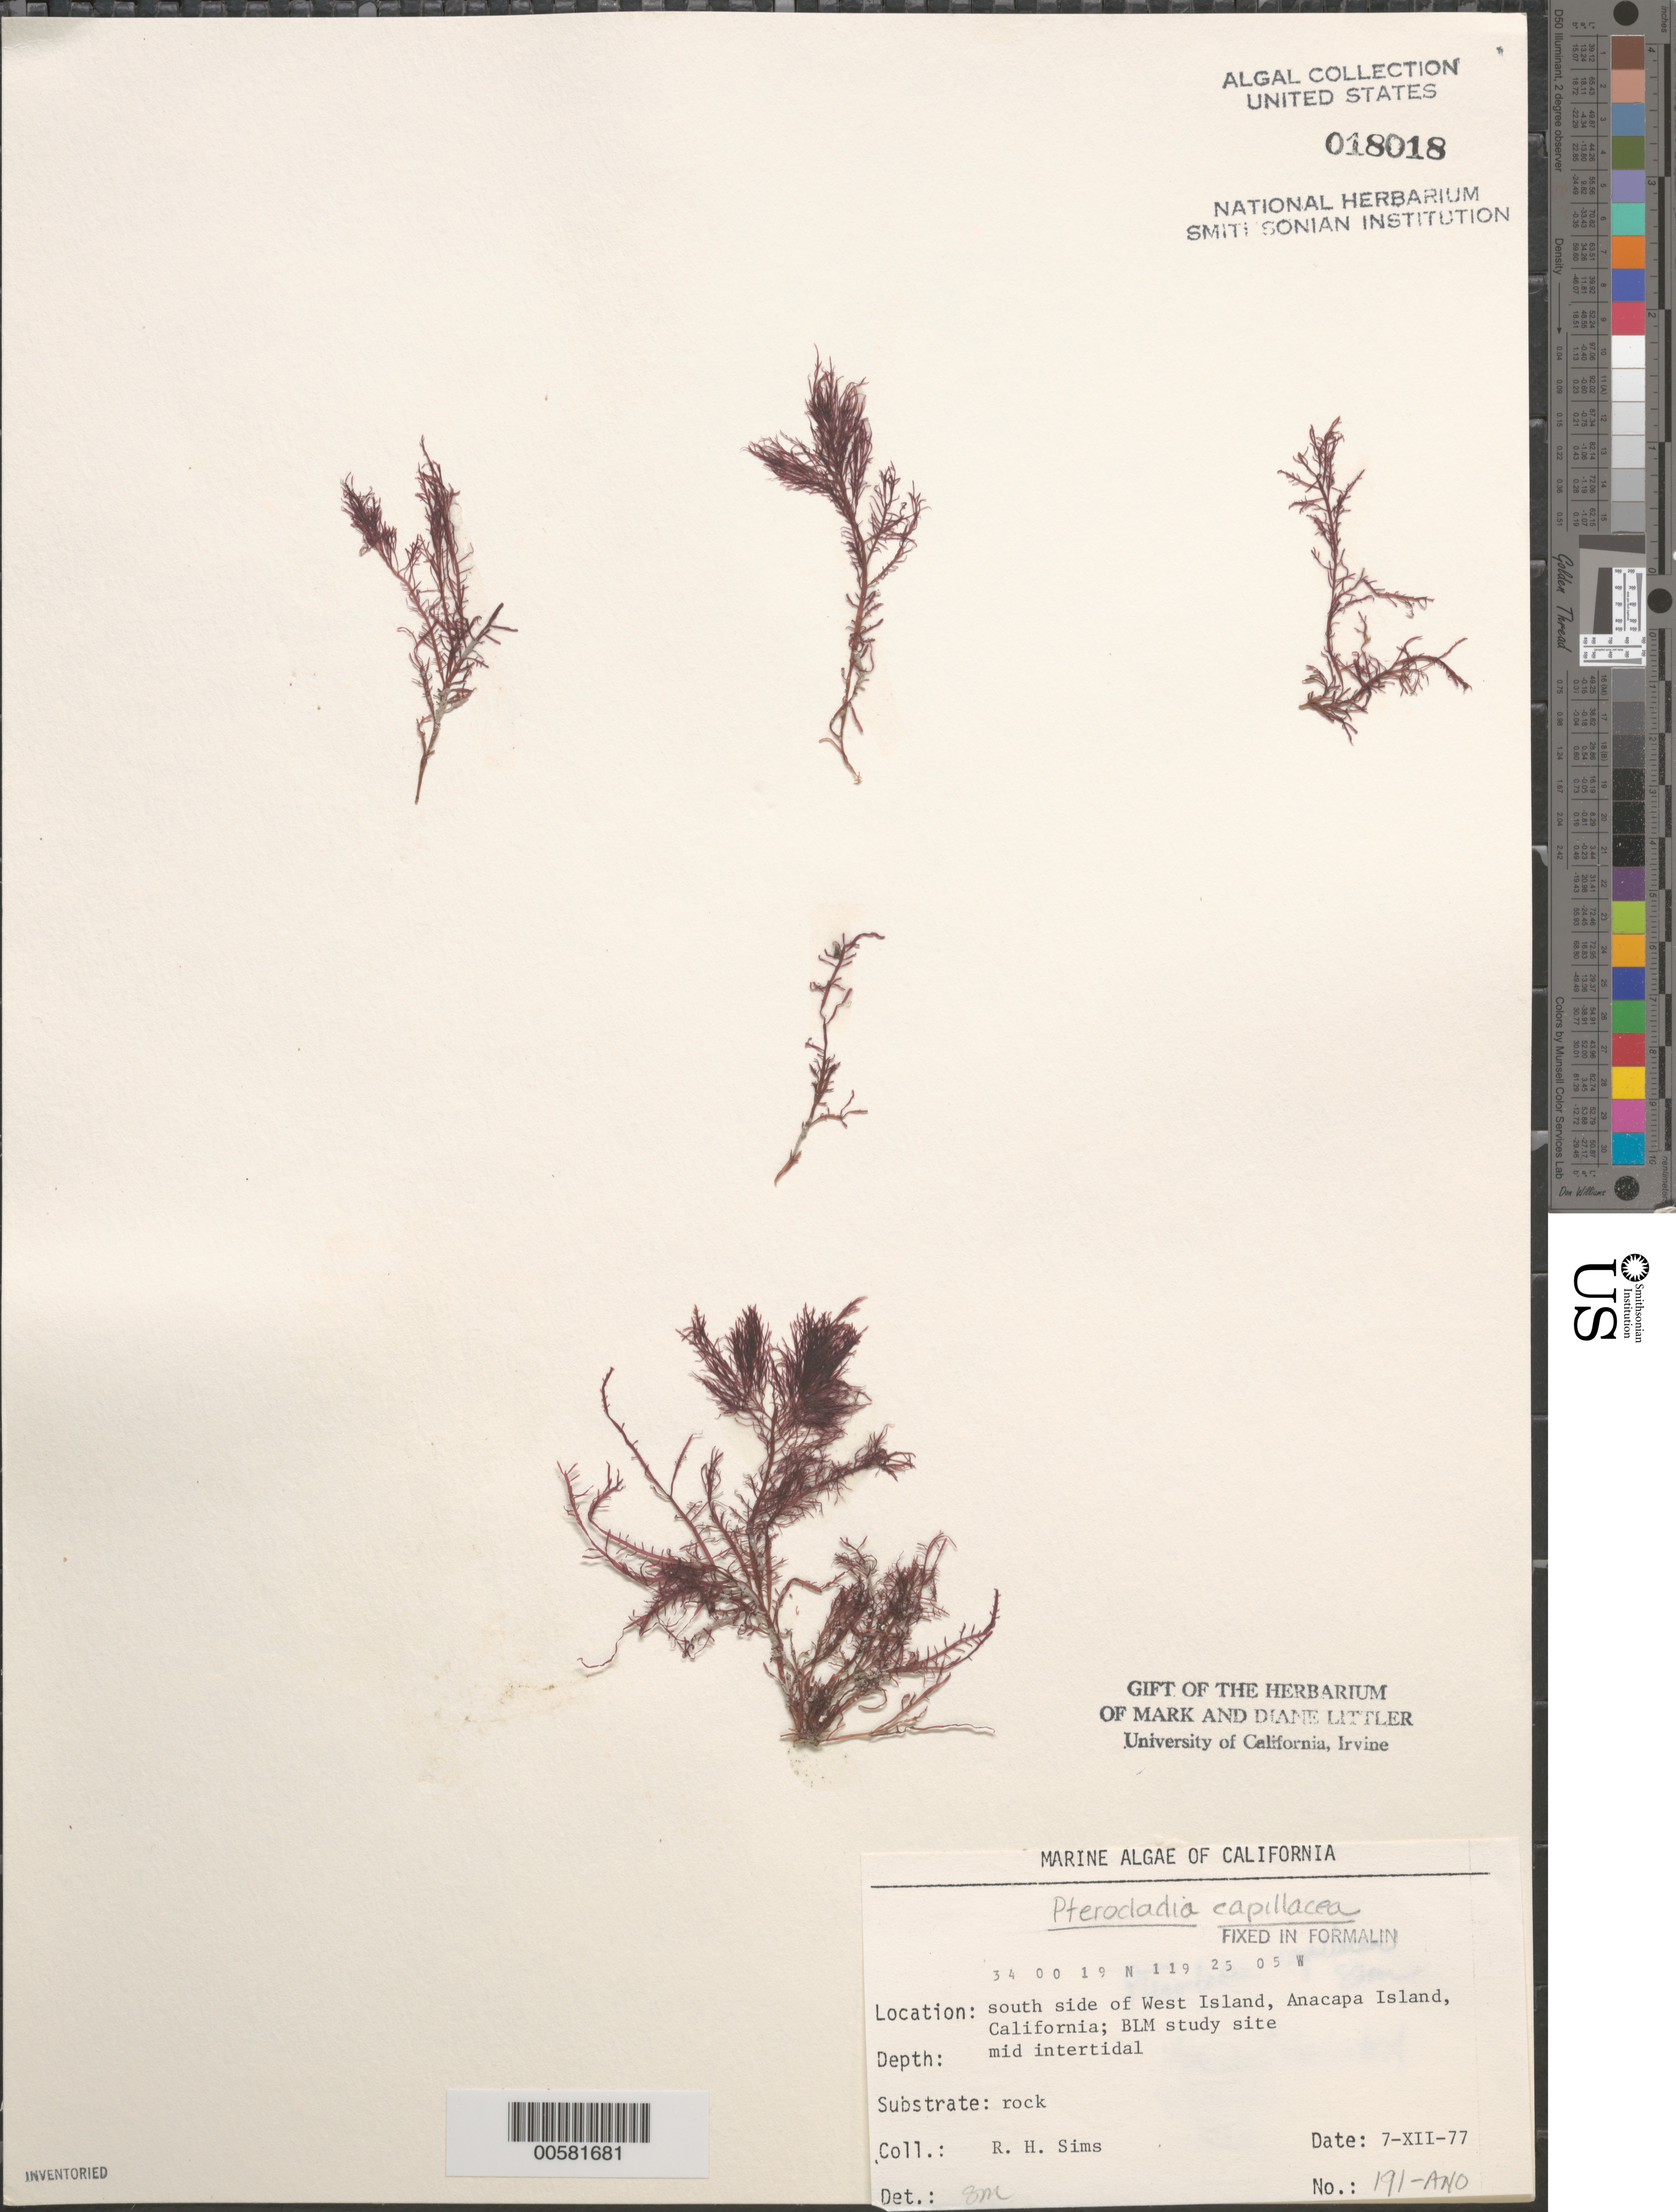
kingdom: Plantae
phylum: Rhodophyta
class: Florideophyceae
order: Gelidiales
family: Pterocladiaceae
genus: Pterocladia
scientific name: Pterocladia capillacea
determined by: Murray, S. N.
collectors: R. H. Sims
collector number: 191-ANO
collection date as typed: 07 Dec 1977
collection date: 1977-12-07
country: United States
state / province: California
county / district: Ventura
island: Anacapa Island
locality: South side of west island, near Cat Rock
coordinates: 34 00 19 N, 119 25 05 W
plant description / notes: BLM-SOCALBIGHT Rocky Intertidal Survey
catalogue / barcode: US 18018